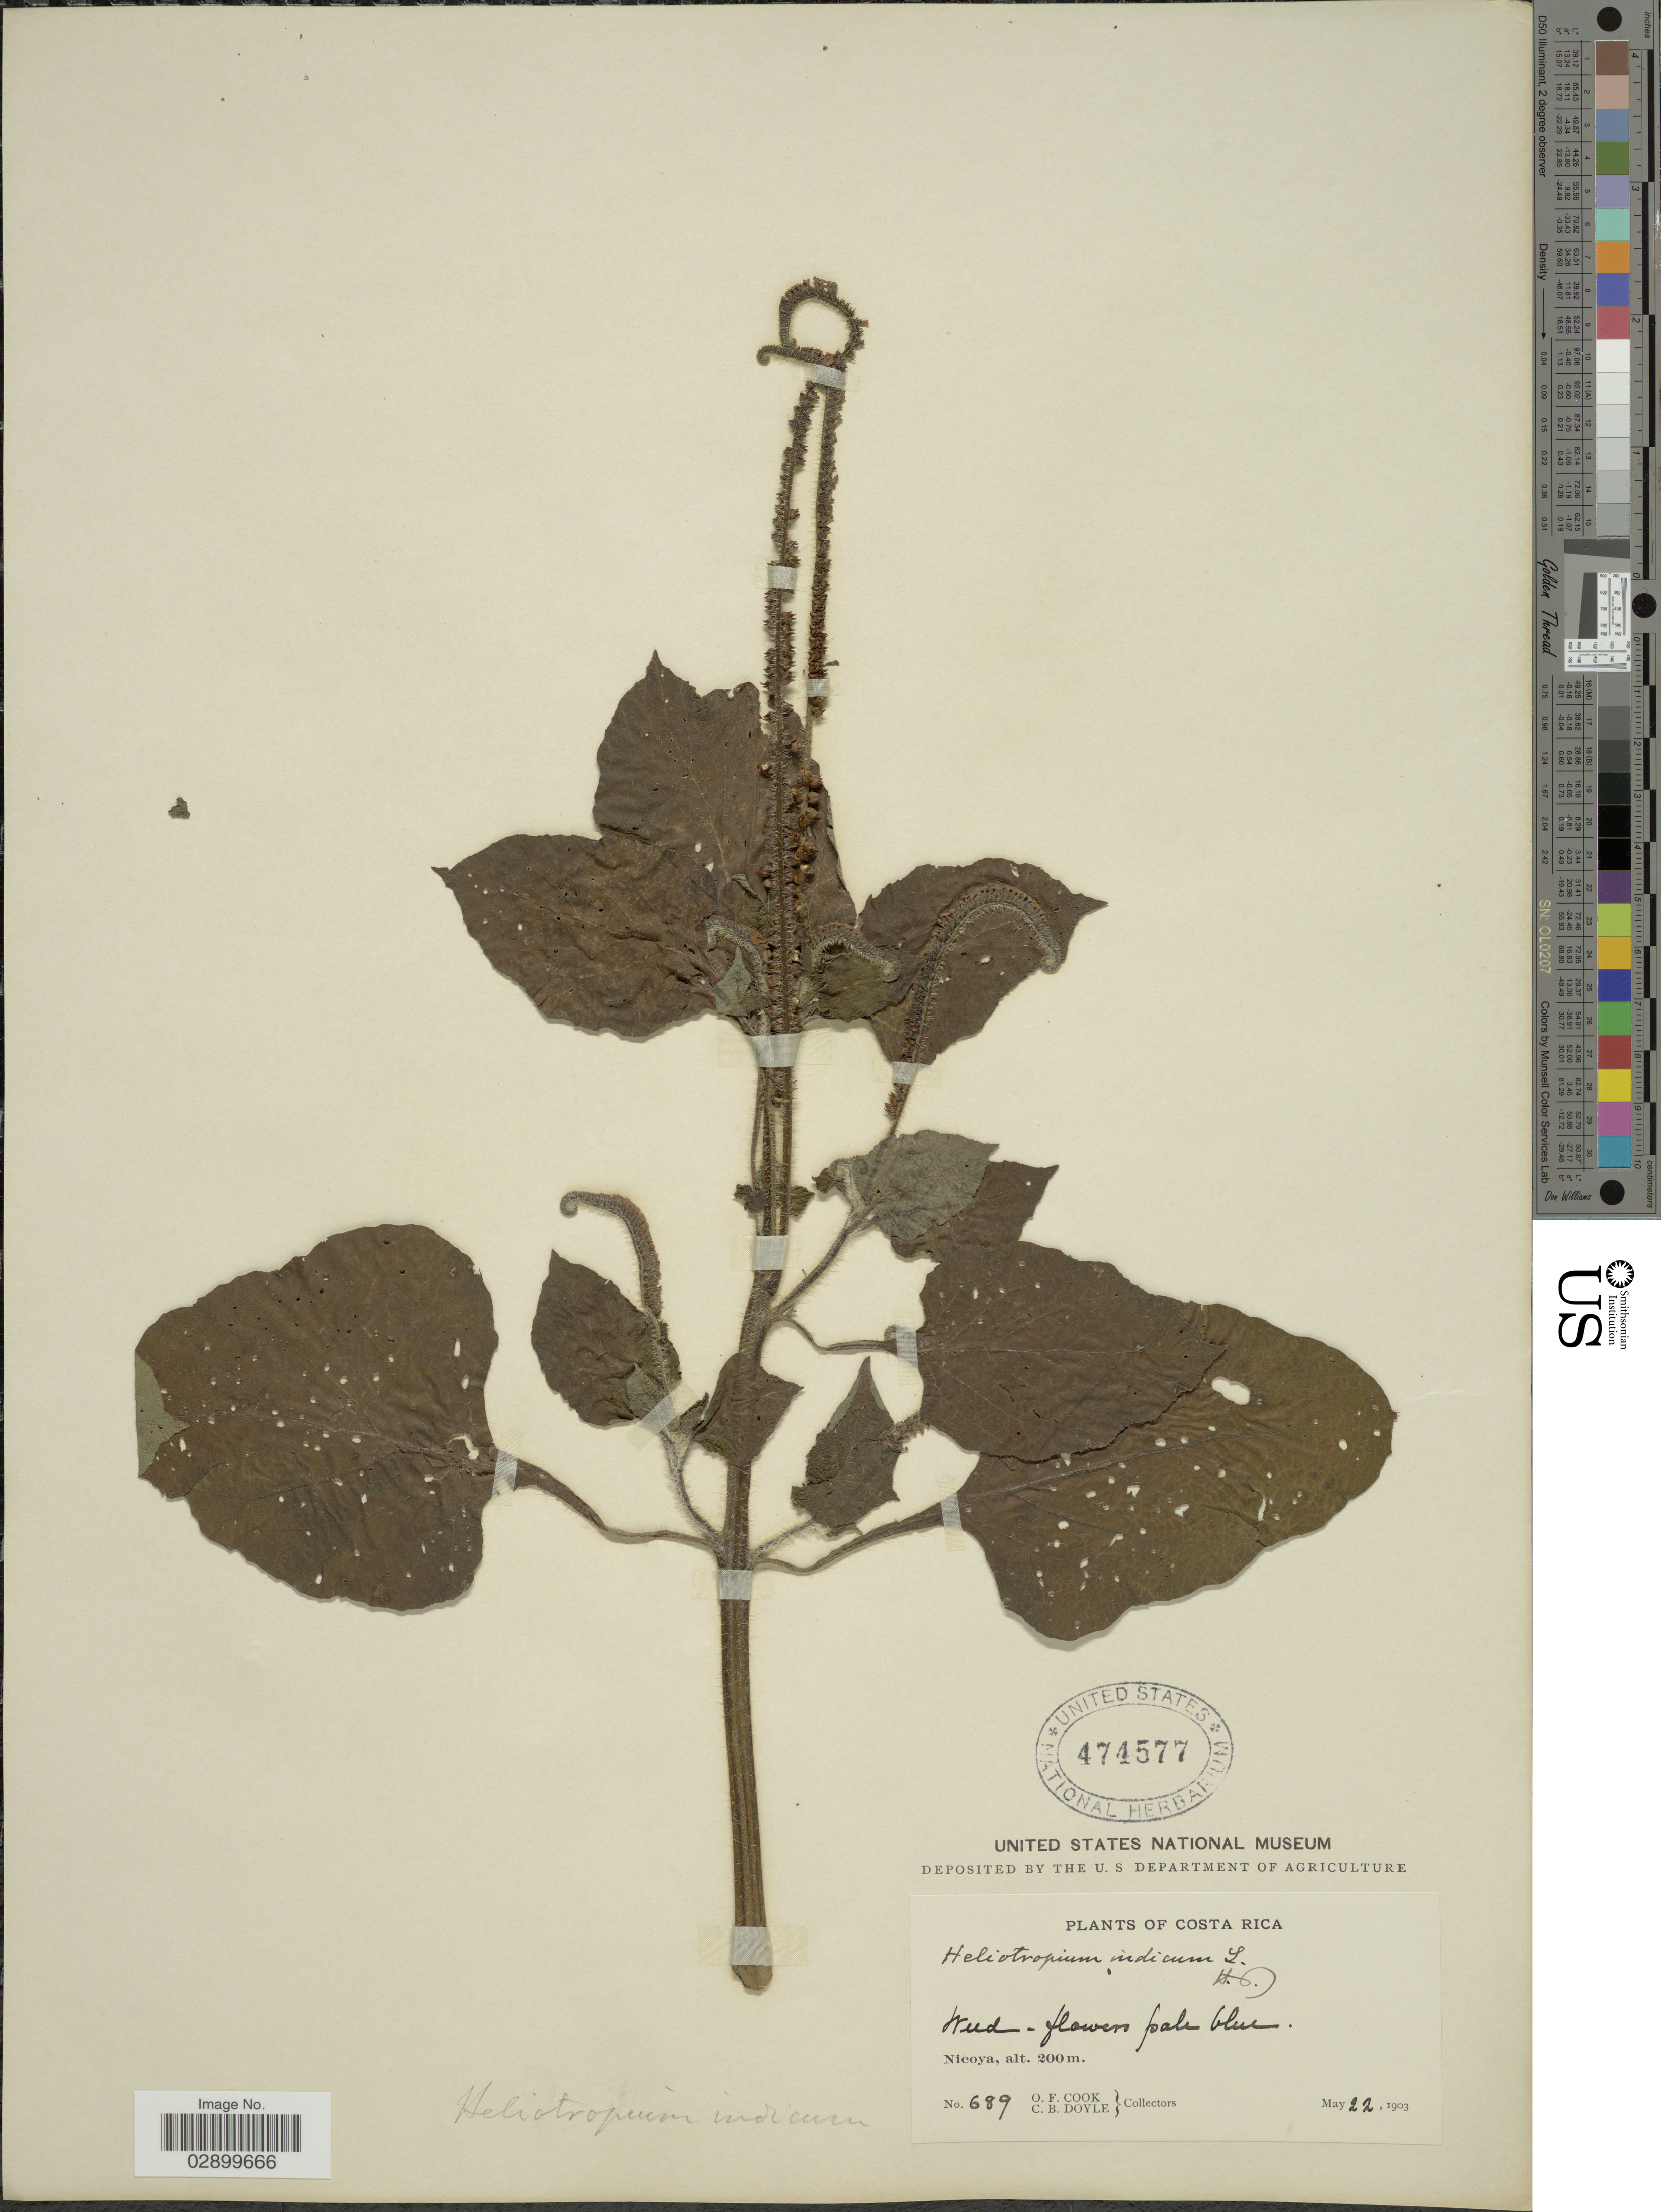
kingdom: Plantae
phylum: Tracheophyta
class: Magnoliopsida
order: Boraginales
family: Heliotropiaceae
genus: Heliotropium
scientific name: Heliotropium indicum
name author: L.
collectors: O. F. Cook & C. Doyle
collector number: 689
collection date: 1903-05-22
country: Costa Rica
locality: Nicoya.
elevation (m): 200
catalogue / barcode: US 474577